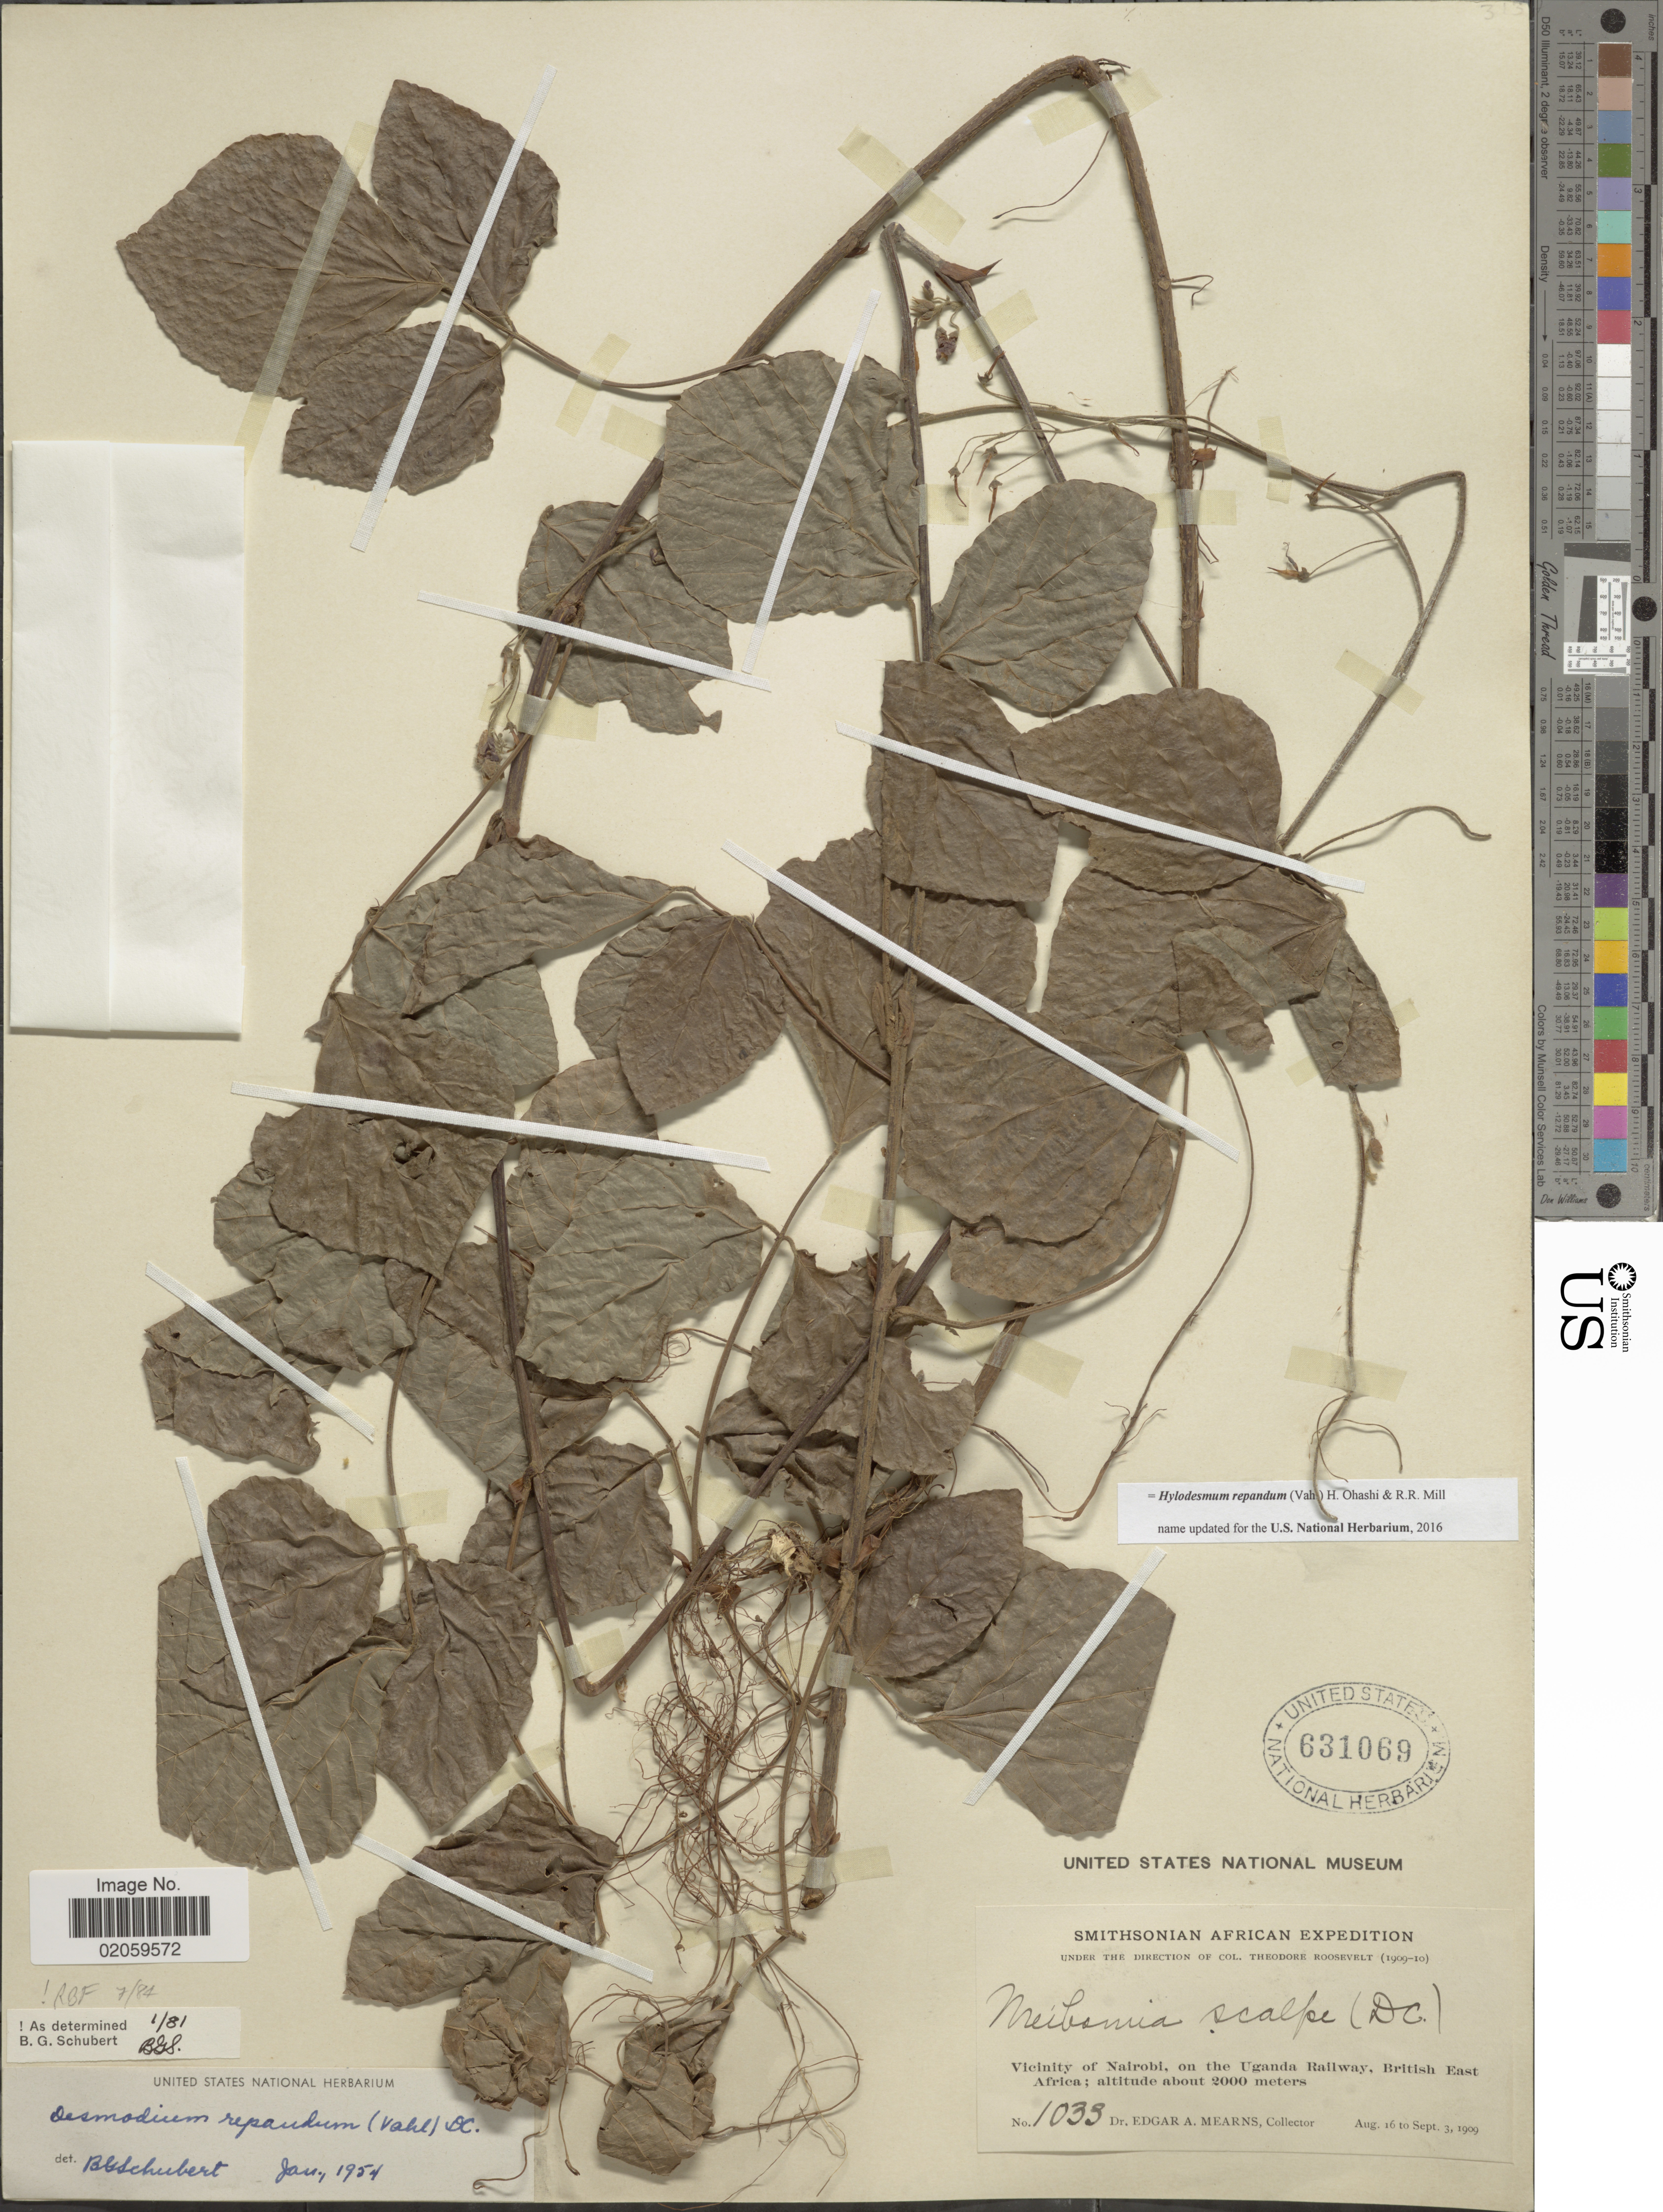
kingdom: Plantae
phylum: Tracheophyta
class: Magnoliopsida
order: Fabales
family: Fabaceae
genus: Hylodesmum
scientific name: Hylodesmum repandum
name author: (Vahl) H. Ohashi & R.R. Mill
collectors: E. A. Mearns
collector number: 1033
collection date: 1909-08-16/1909-09-03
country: Kenya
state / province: Nairobi Area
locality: On the Uganda Railway, British East Africa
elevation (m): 2000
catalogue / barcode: US 631069